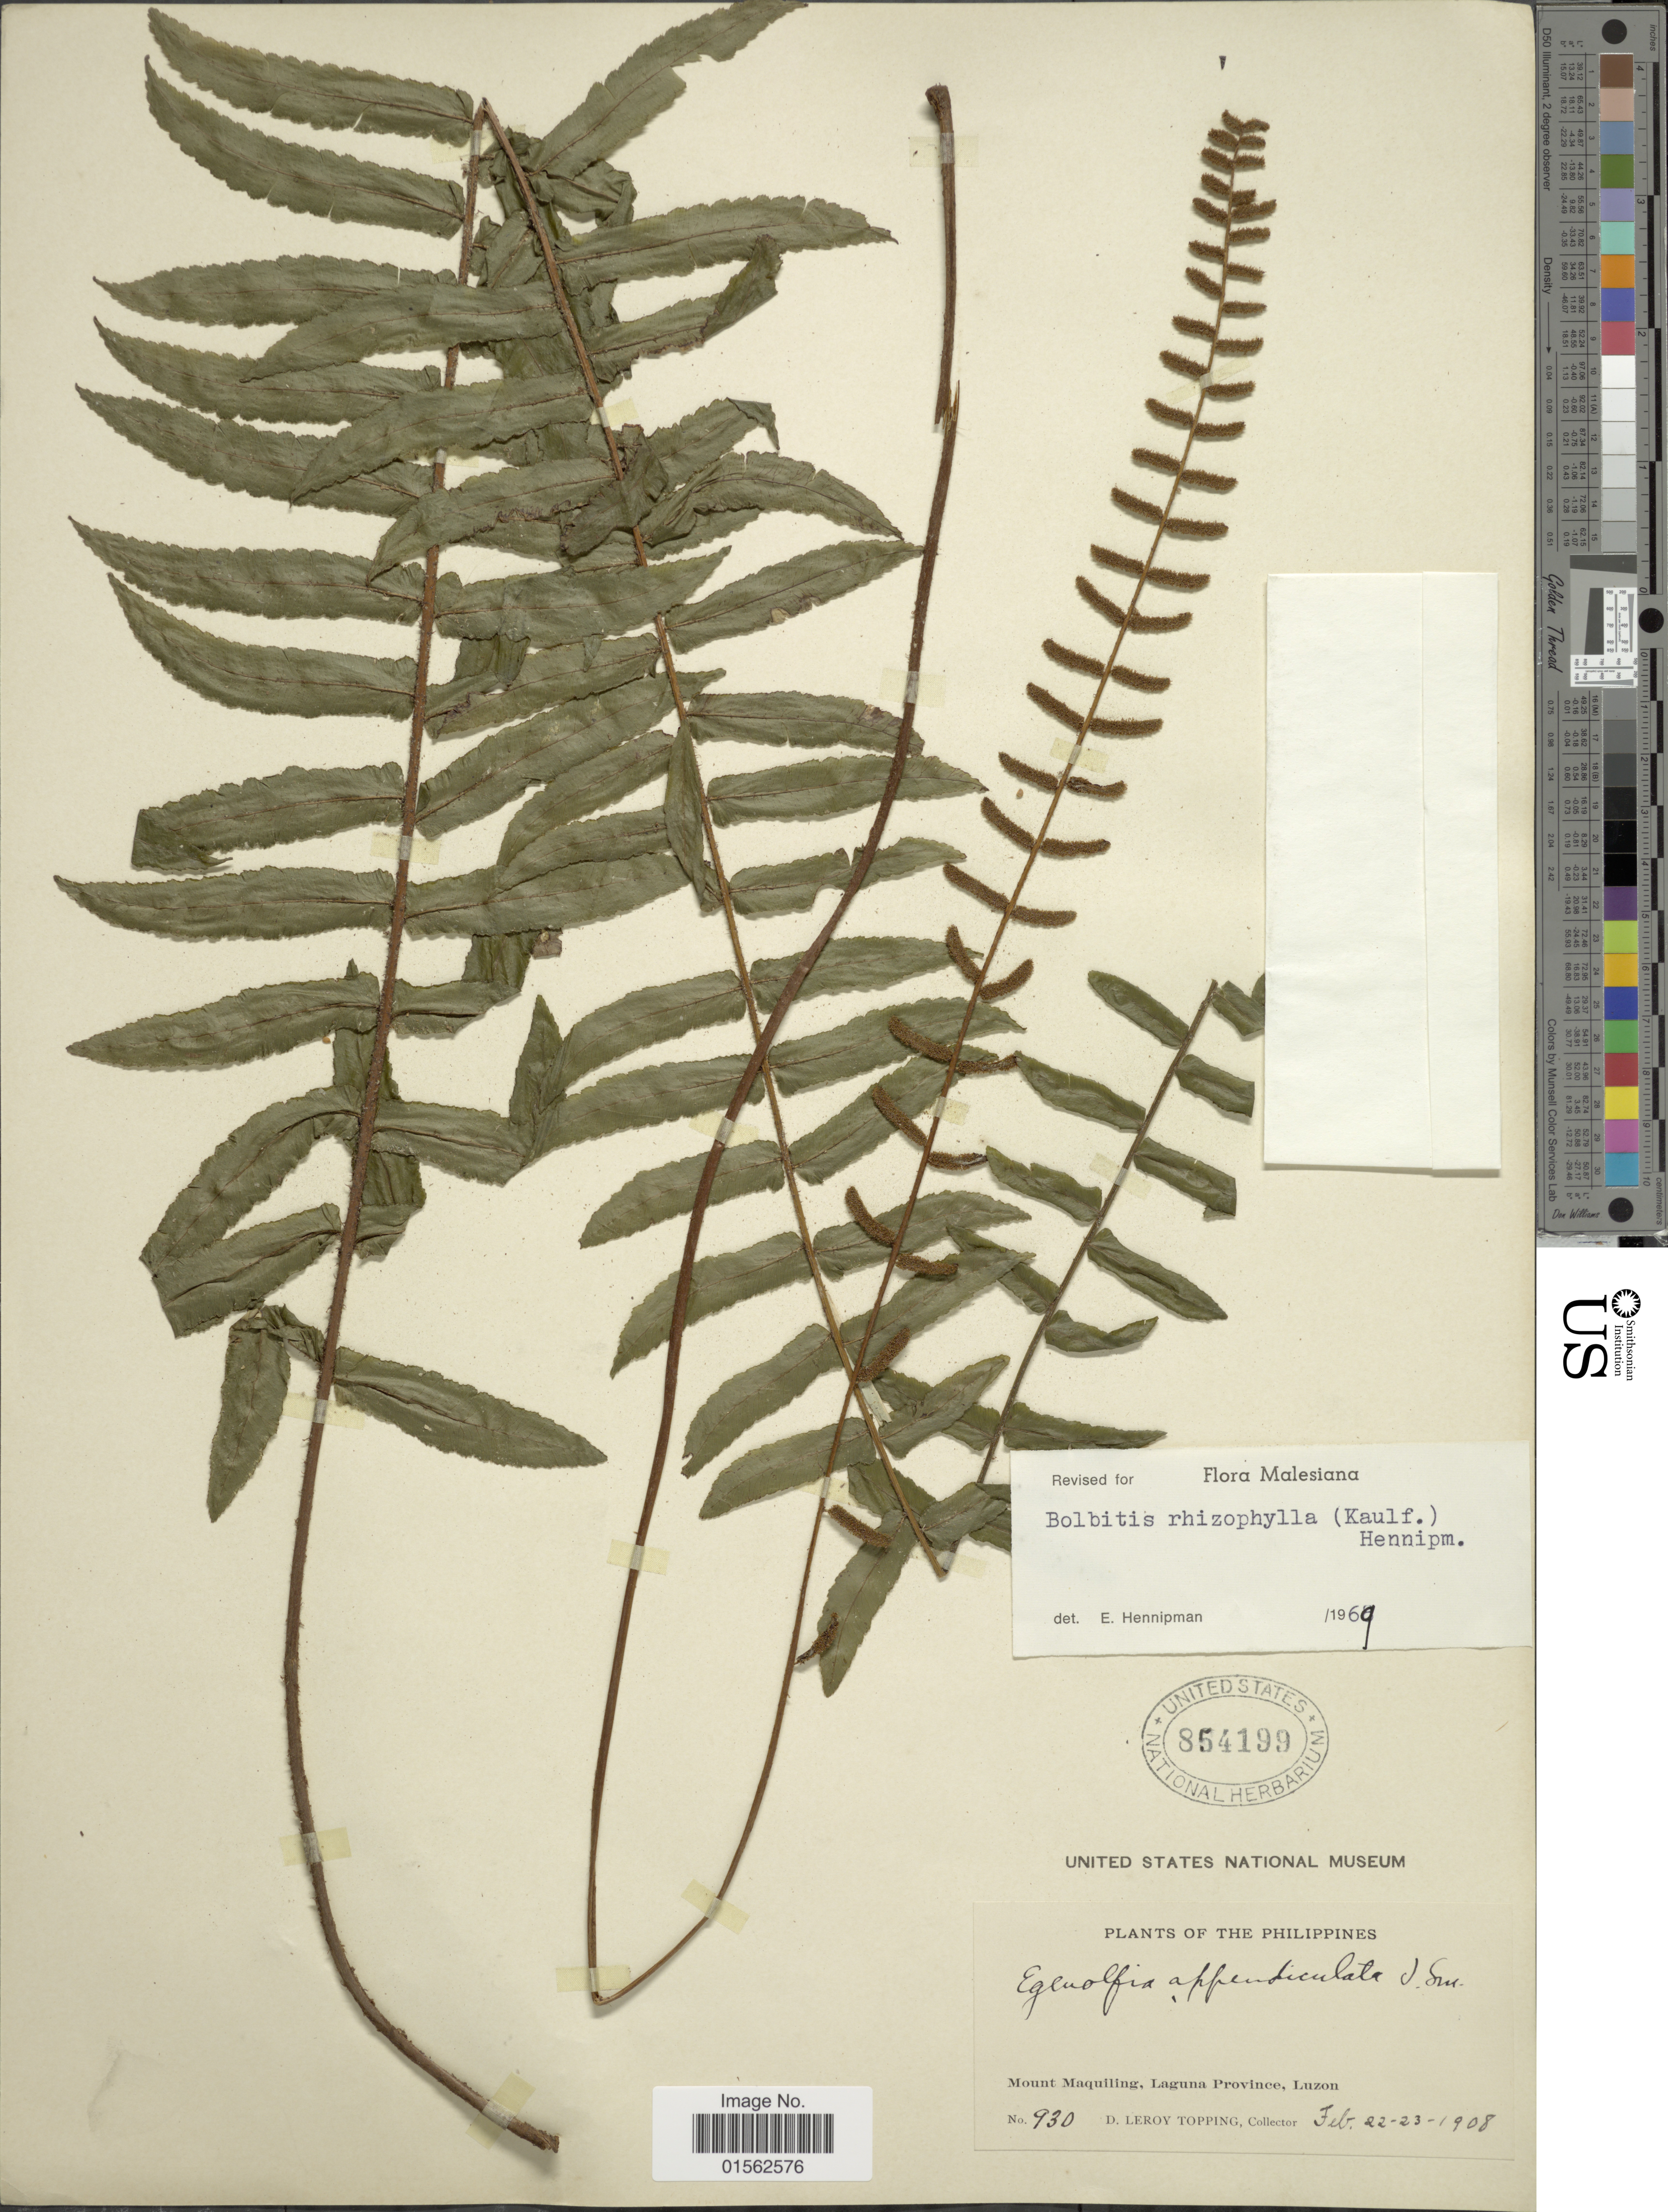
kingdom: Plantae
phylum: Tracheophyta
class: Polypodiopsida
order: Polypodiales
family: Dryopteridaceae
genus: Bolbitis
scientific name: Bolbitis rhizophylla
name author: (Kaulf.) Hennipman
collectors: D. L. Topping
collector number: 930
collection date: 1908-02-22/1908-02-23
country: Philippines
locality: Philippines, Mount Maquiling, Laguna Province, Luzon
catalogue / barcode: US 854199